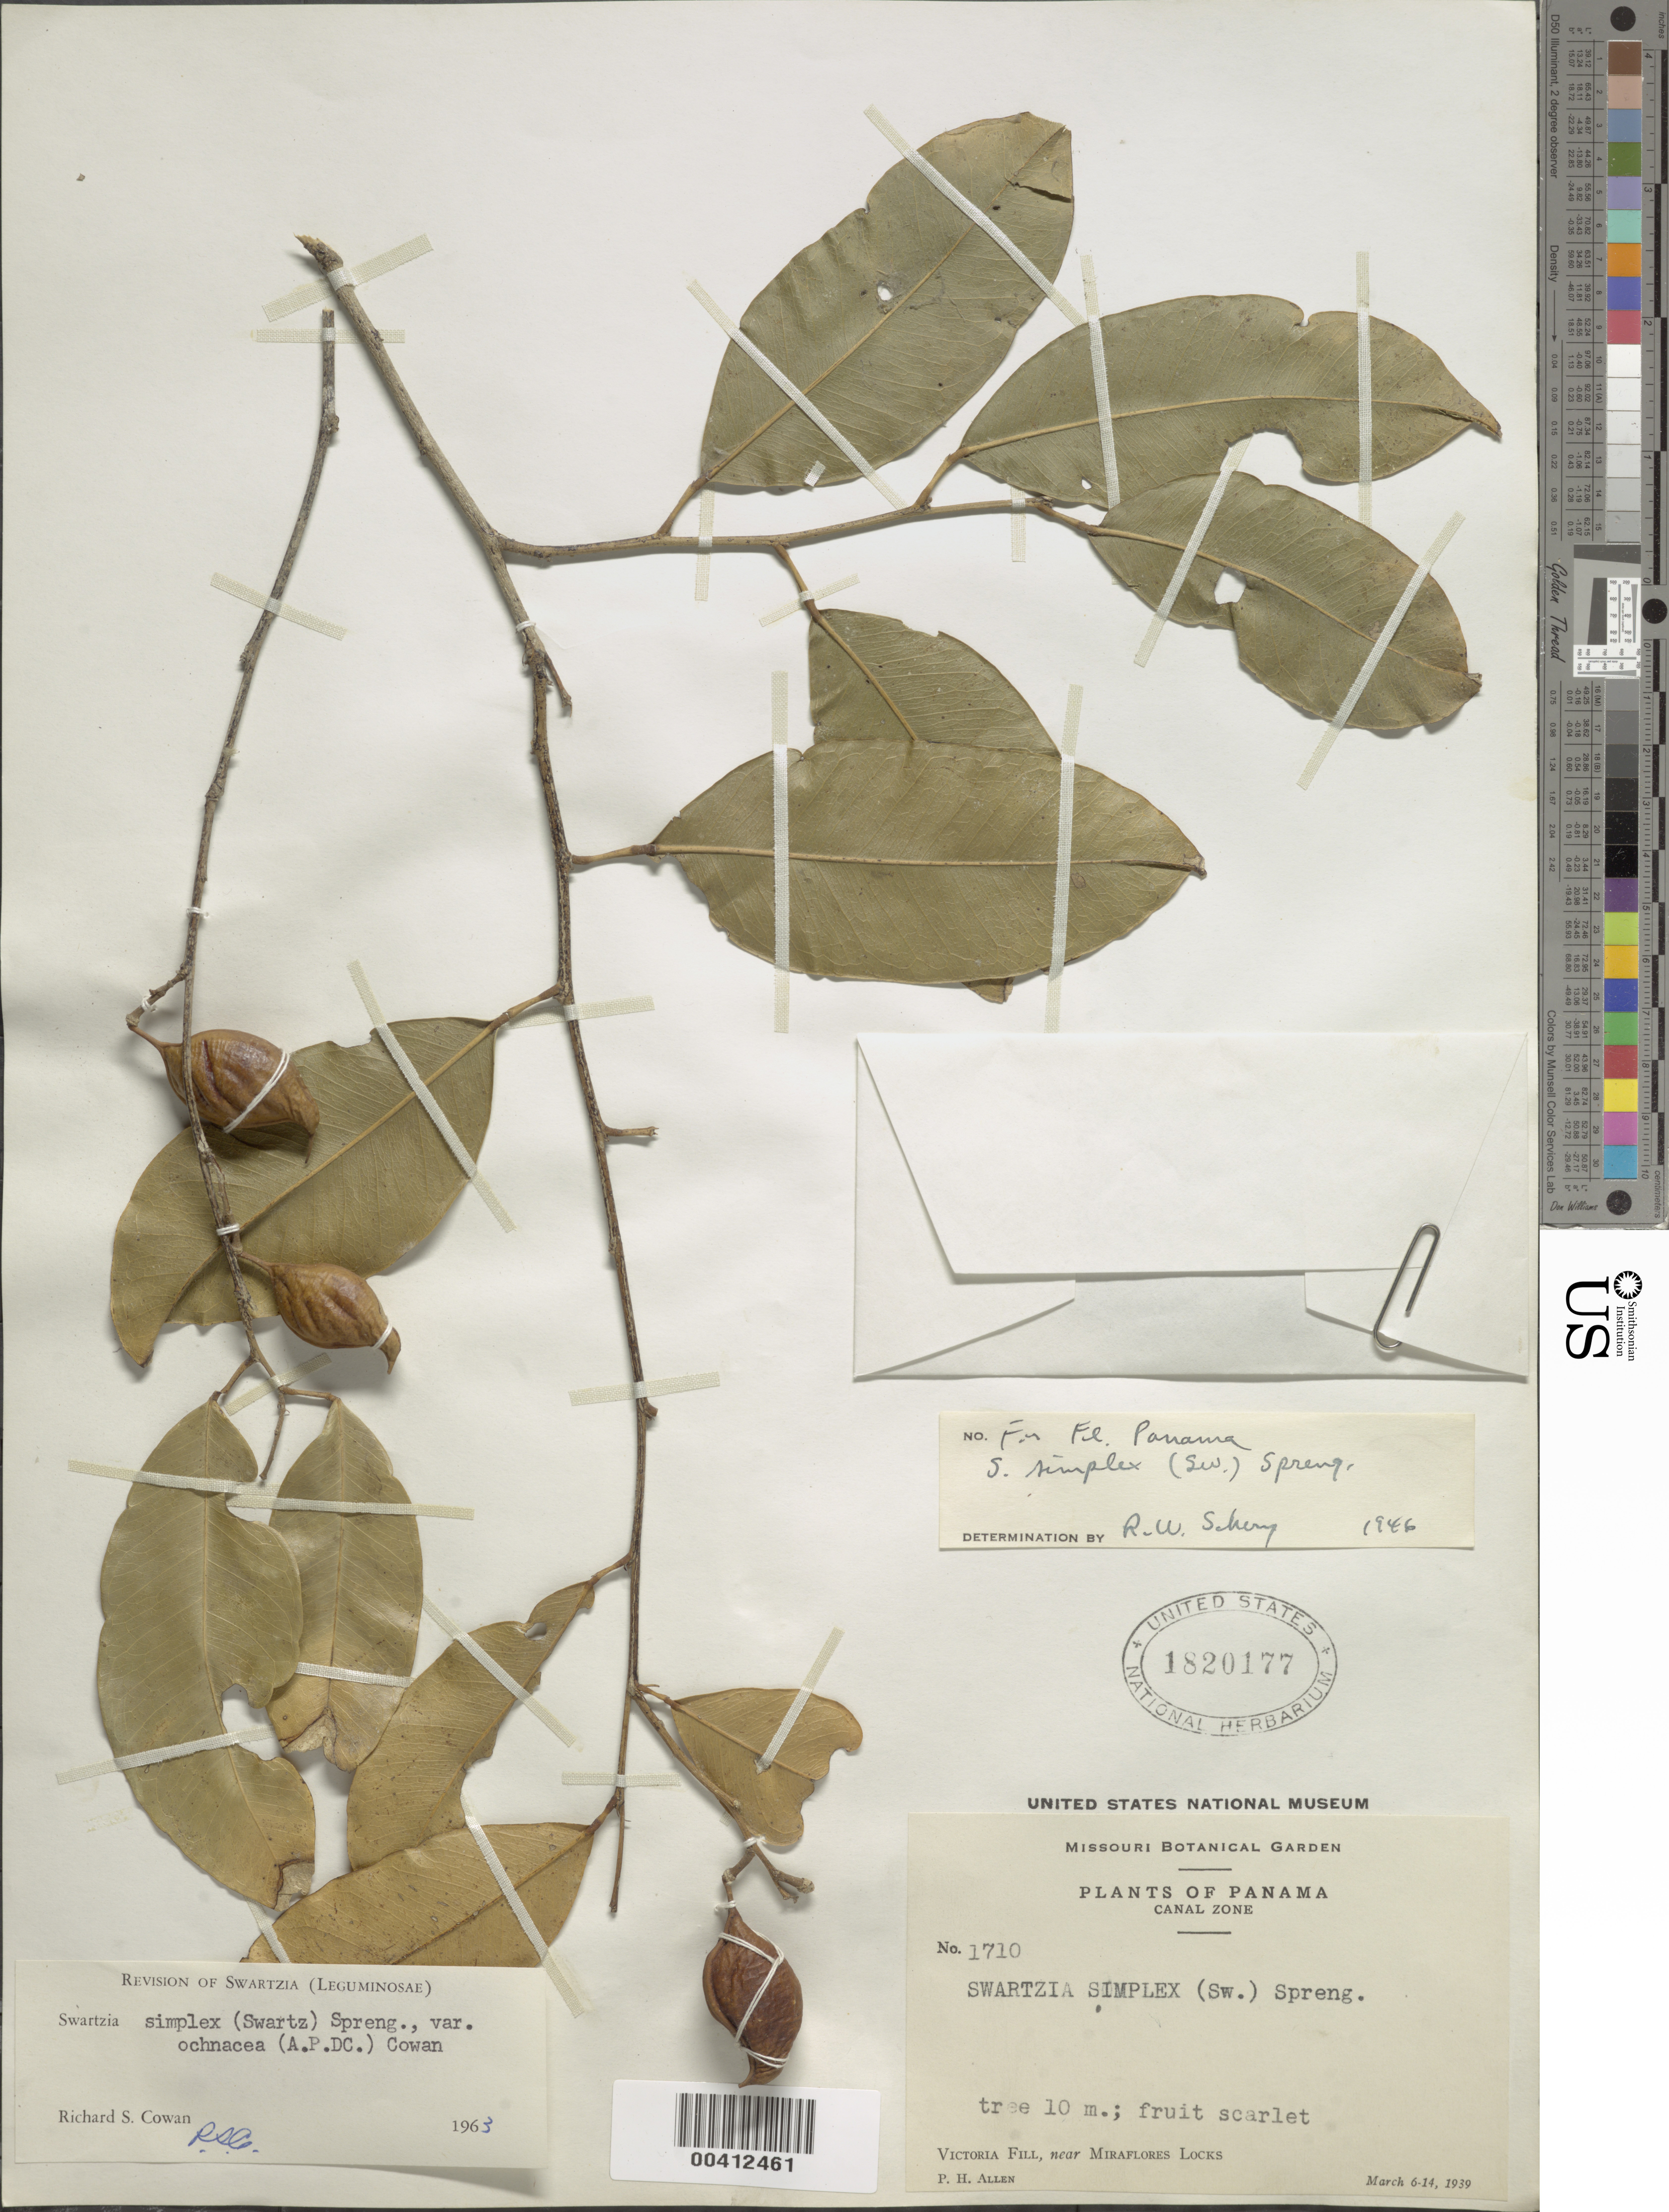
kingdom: Plantae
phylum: Tracheophyta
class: Magnoliopsida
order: Fabales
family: Fabaceae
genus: Swartzia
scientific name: Swartzia simplex var. ochnacea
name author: (DC.) R.S. Cowan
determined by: Cowan, R. S.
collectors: P. H. Allen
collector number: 1710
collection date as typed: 06 Mar 1939 to 14 Mar 1939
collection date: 1939-03-06/1939-03-14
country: Panama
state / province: Panamá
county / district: Canal Zone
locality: Victoria Fall, near Miraflores Locks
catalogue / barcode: US 1820177